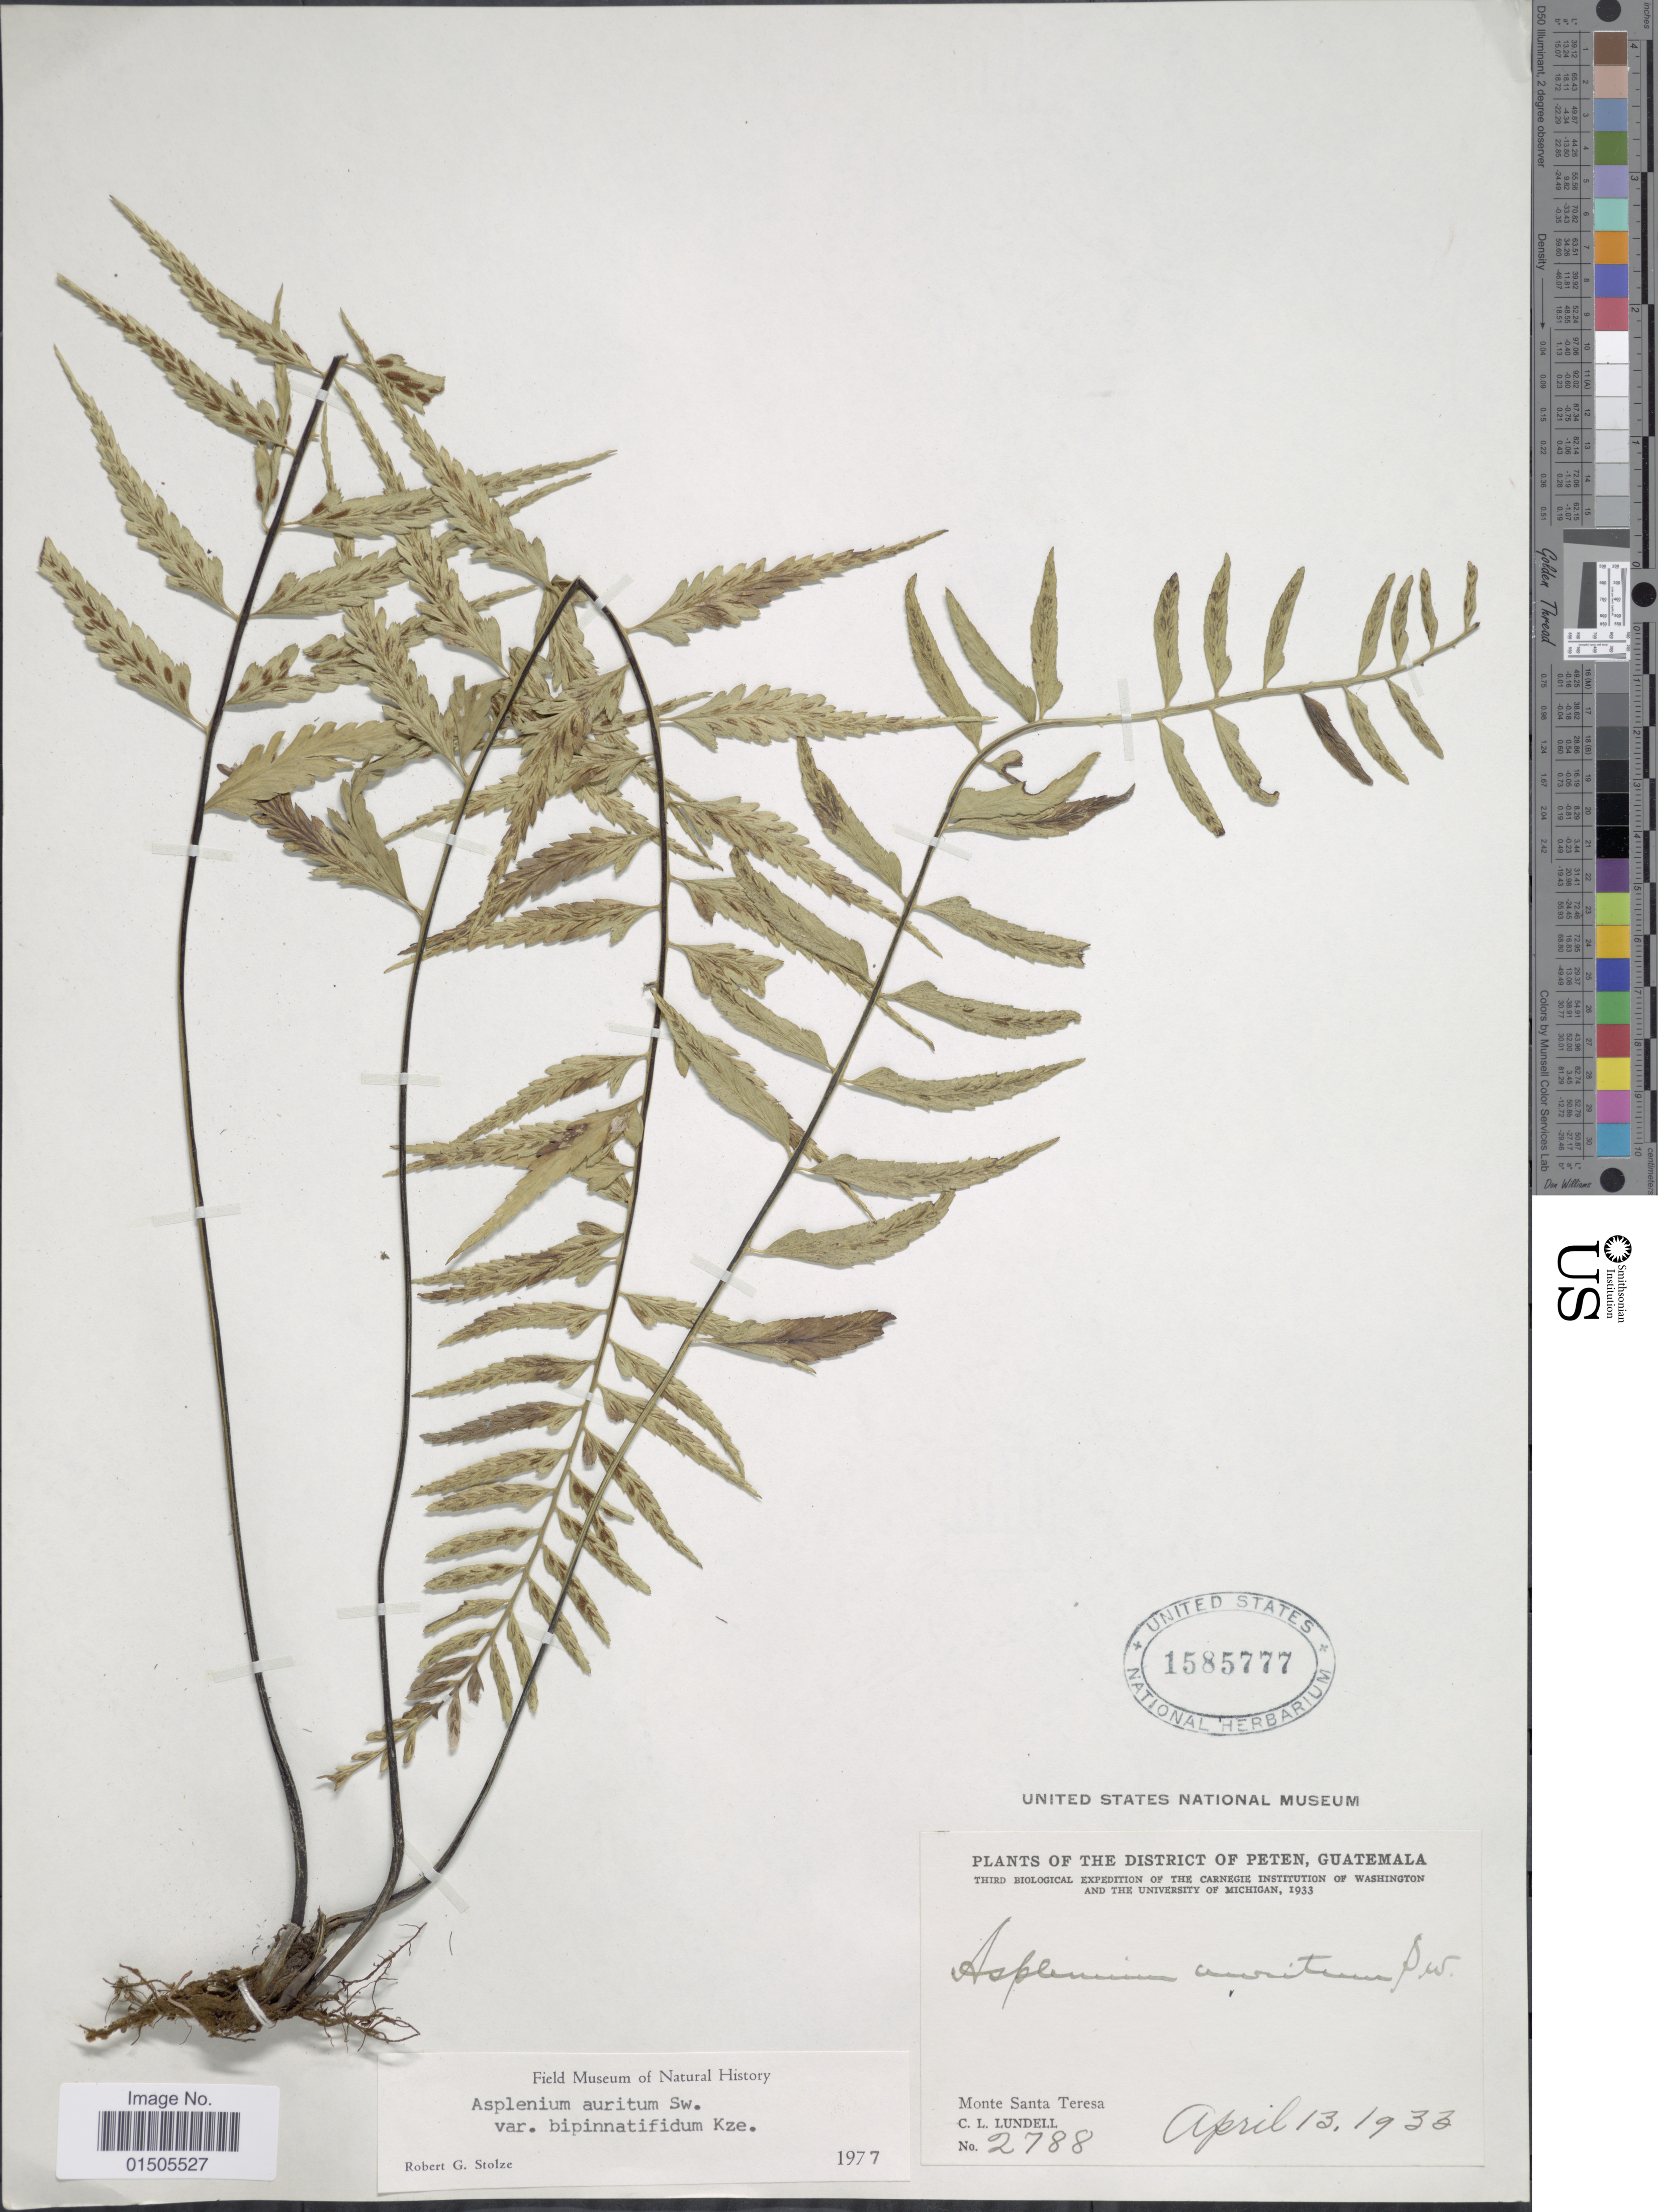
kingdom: Plantae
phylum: Tracheophyta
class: Polypodiopsida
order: Polypodiales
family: Aspleniaceae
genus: Asplenium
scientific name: Asplenium auritum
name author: Sw.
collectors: C. L. Lundell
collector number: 2788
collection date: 1933-04-13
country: Guatemala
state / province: El Petén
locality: District of Peten, Monte Santa Teresa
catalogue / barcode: US 1585777